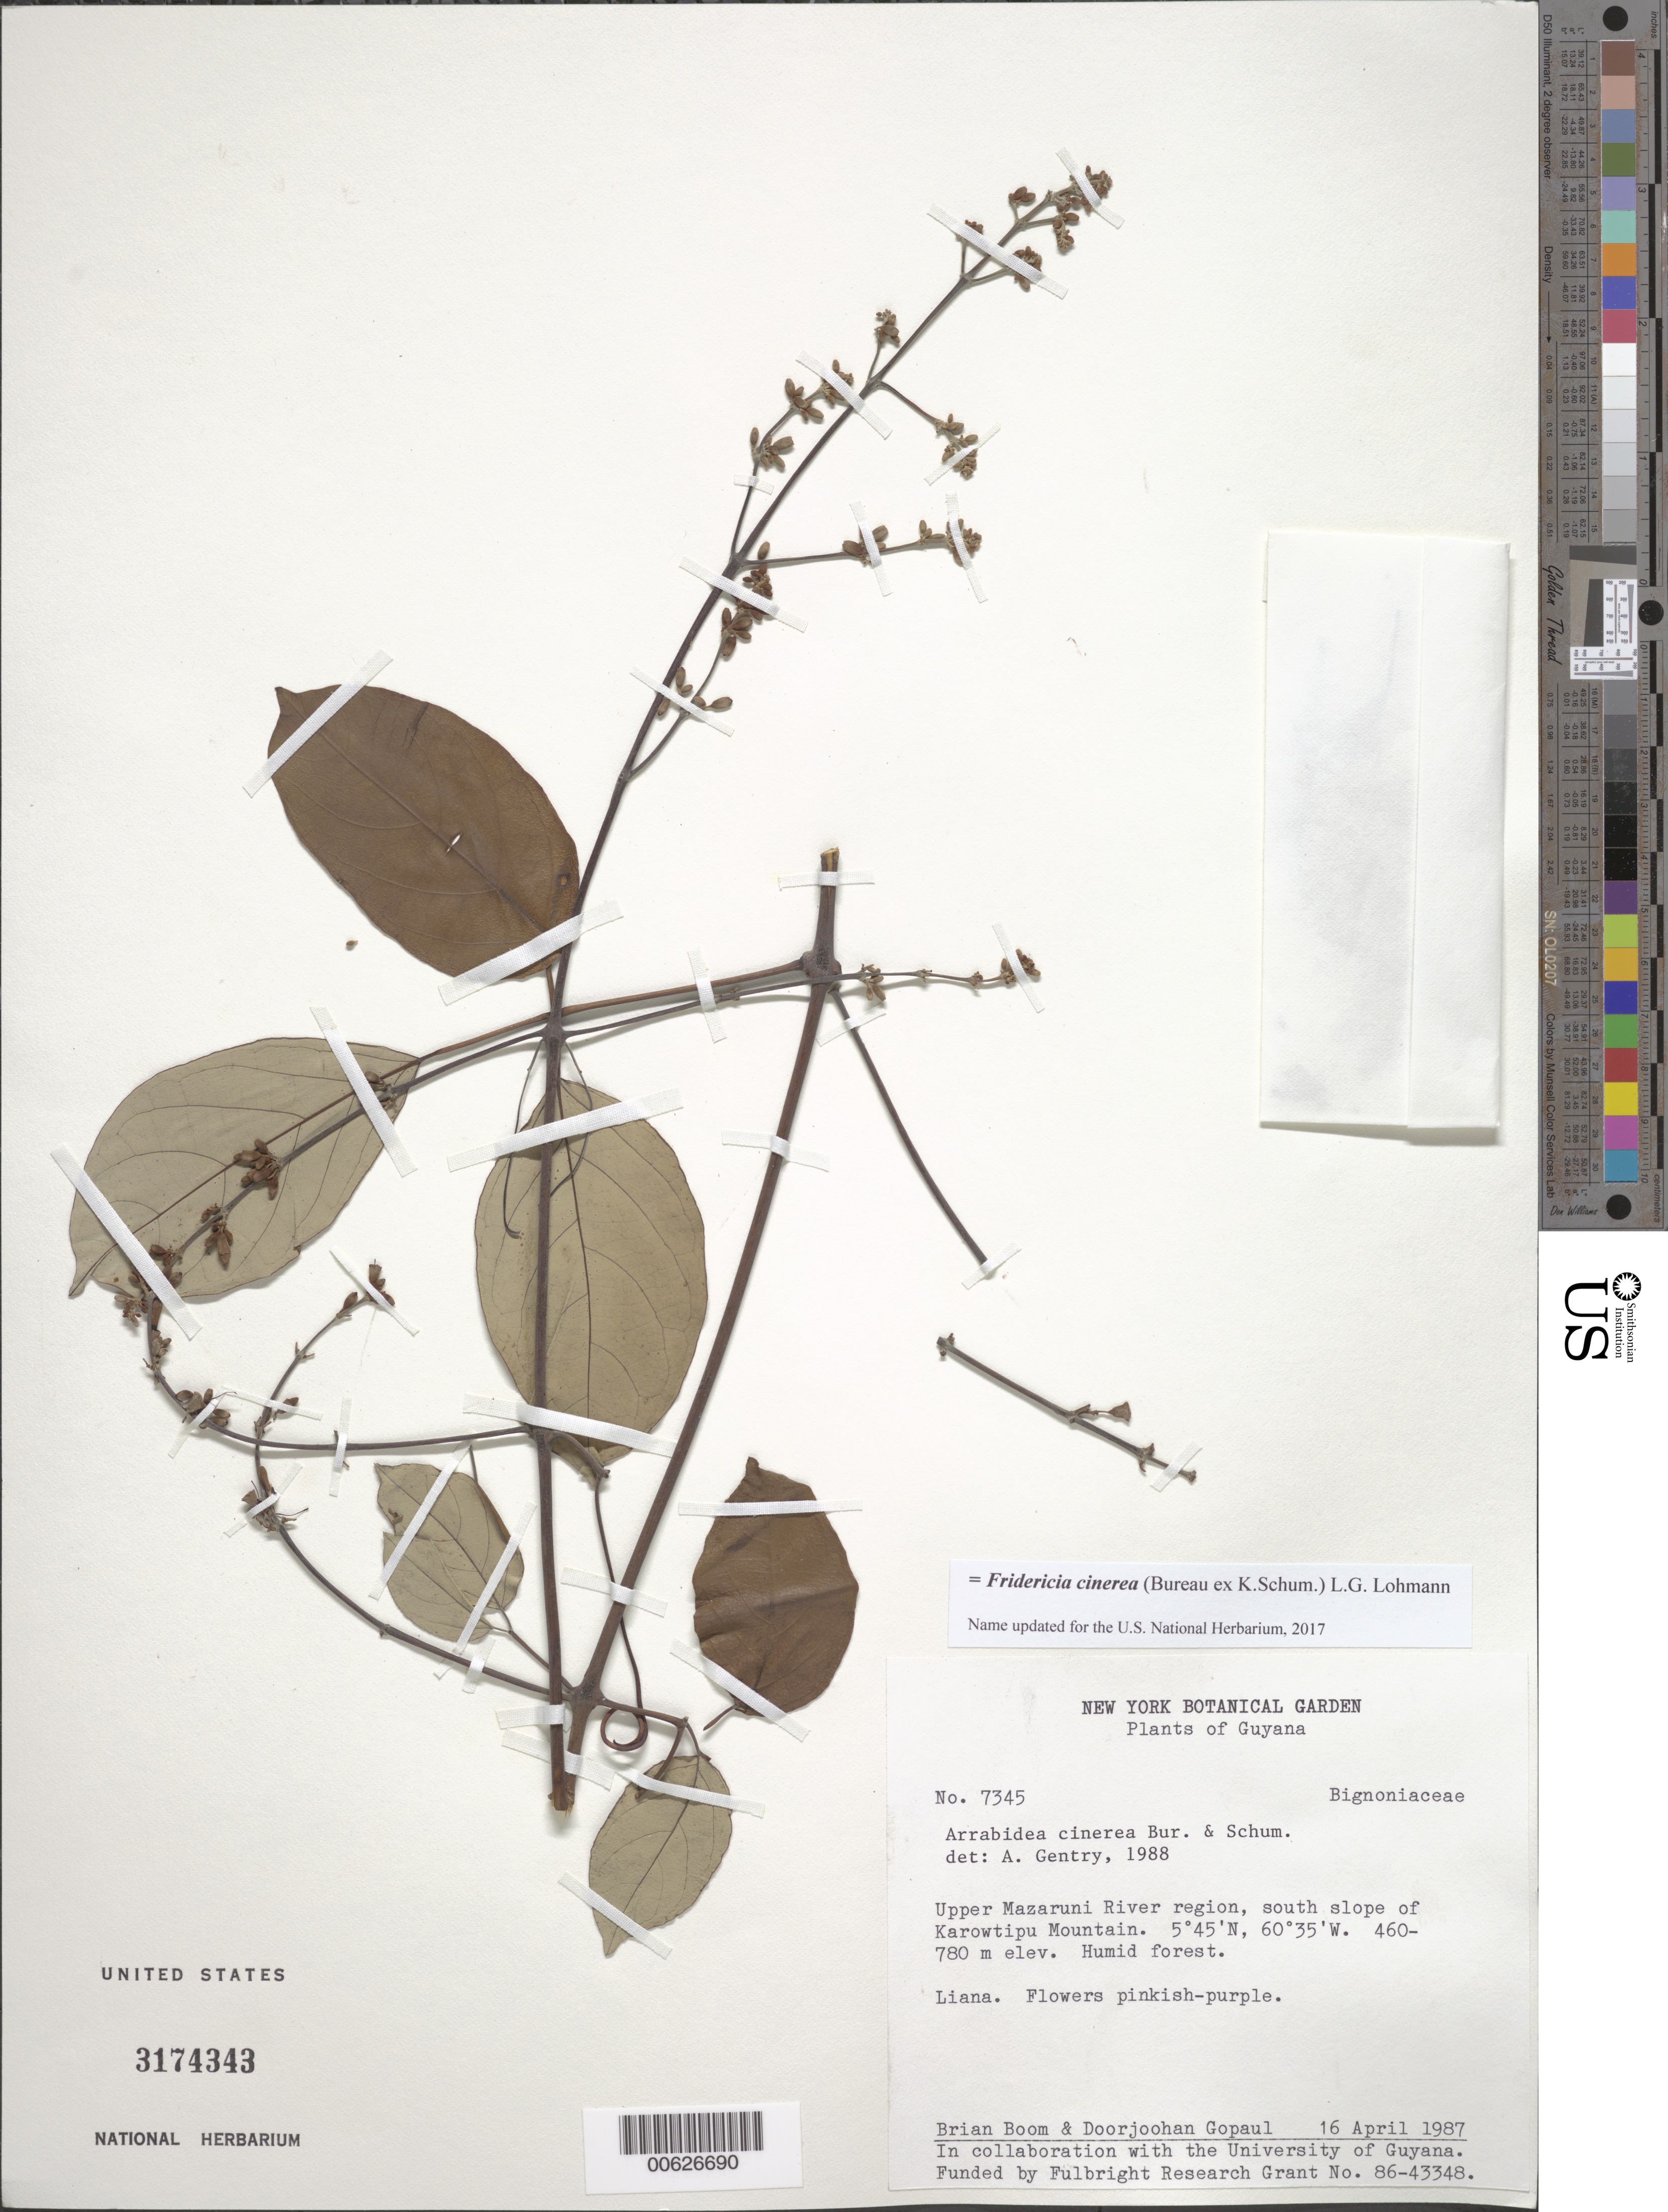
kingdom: Plantae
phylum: Tracheophyta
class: Magnoliopsida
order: Lamiales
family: Bignoniaceae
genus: Fridericia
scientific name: Fridericia cinerea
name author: (Bureau ex K. Schum.) L.G. Lohmann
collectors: B. M. Boom & D. Gopaul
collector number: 7345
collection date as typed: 16-Apr-87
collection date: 1987-04-16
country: Guyana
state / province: Cuyuni-Mazaruni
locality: Karowtipu Mountain, S slope, upper Mazaruni R. region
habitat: Humid forest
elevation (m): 460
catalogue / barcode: US 3174343